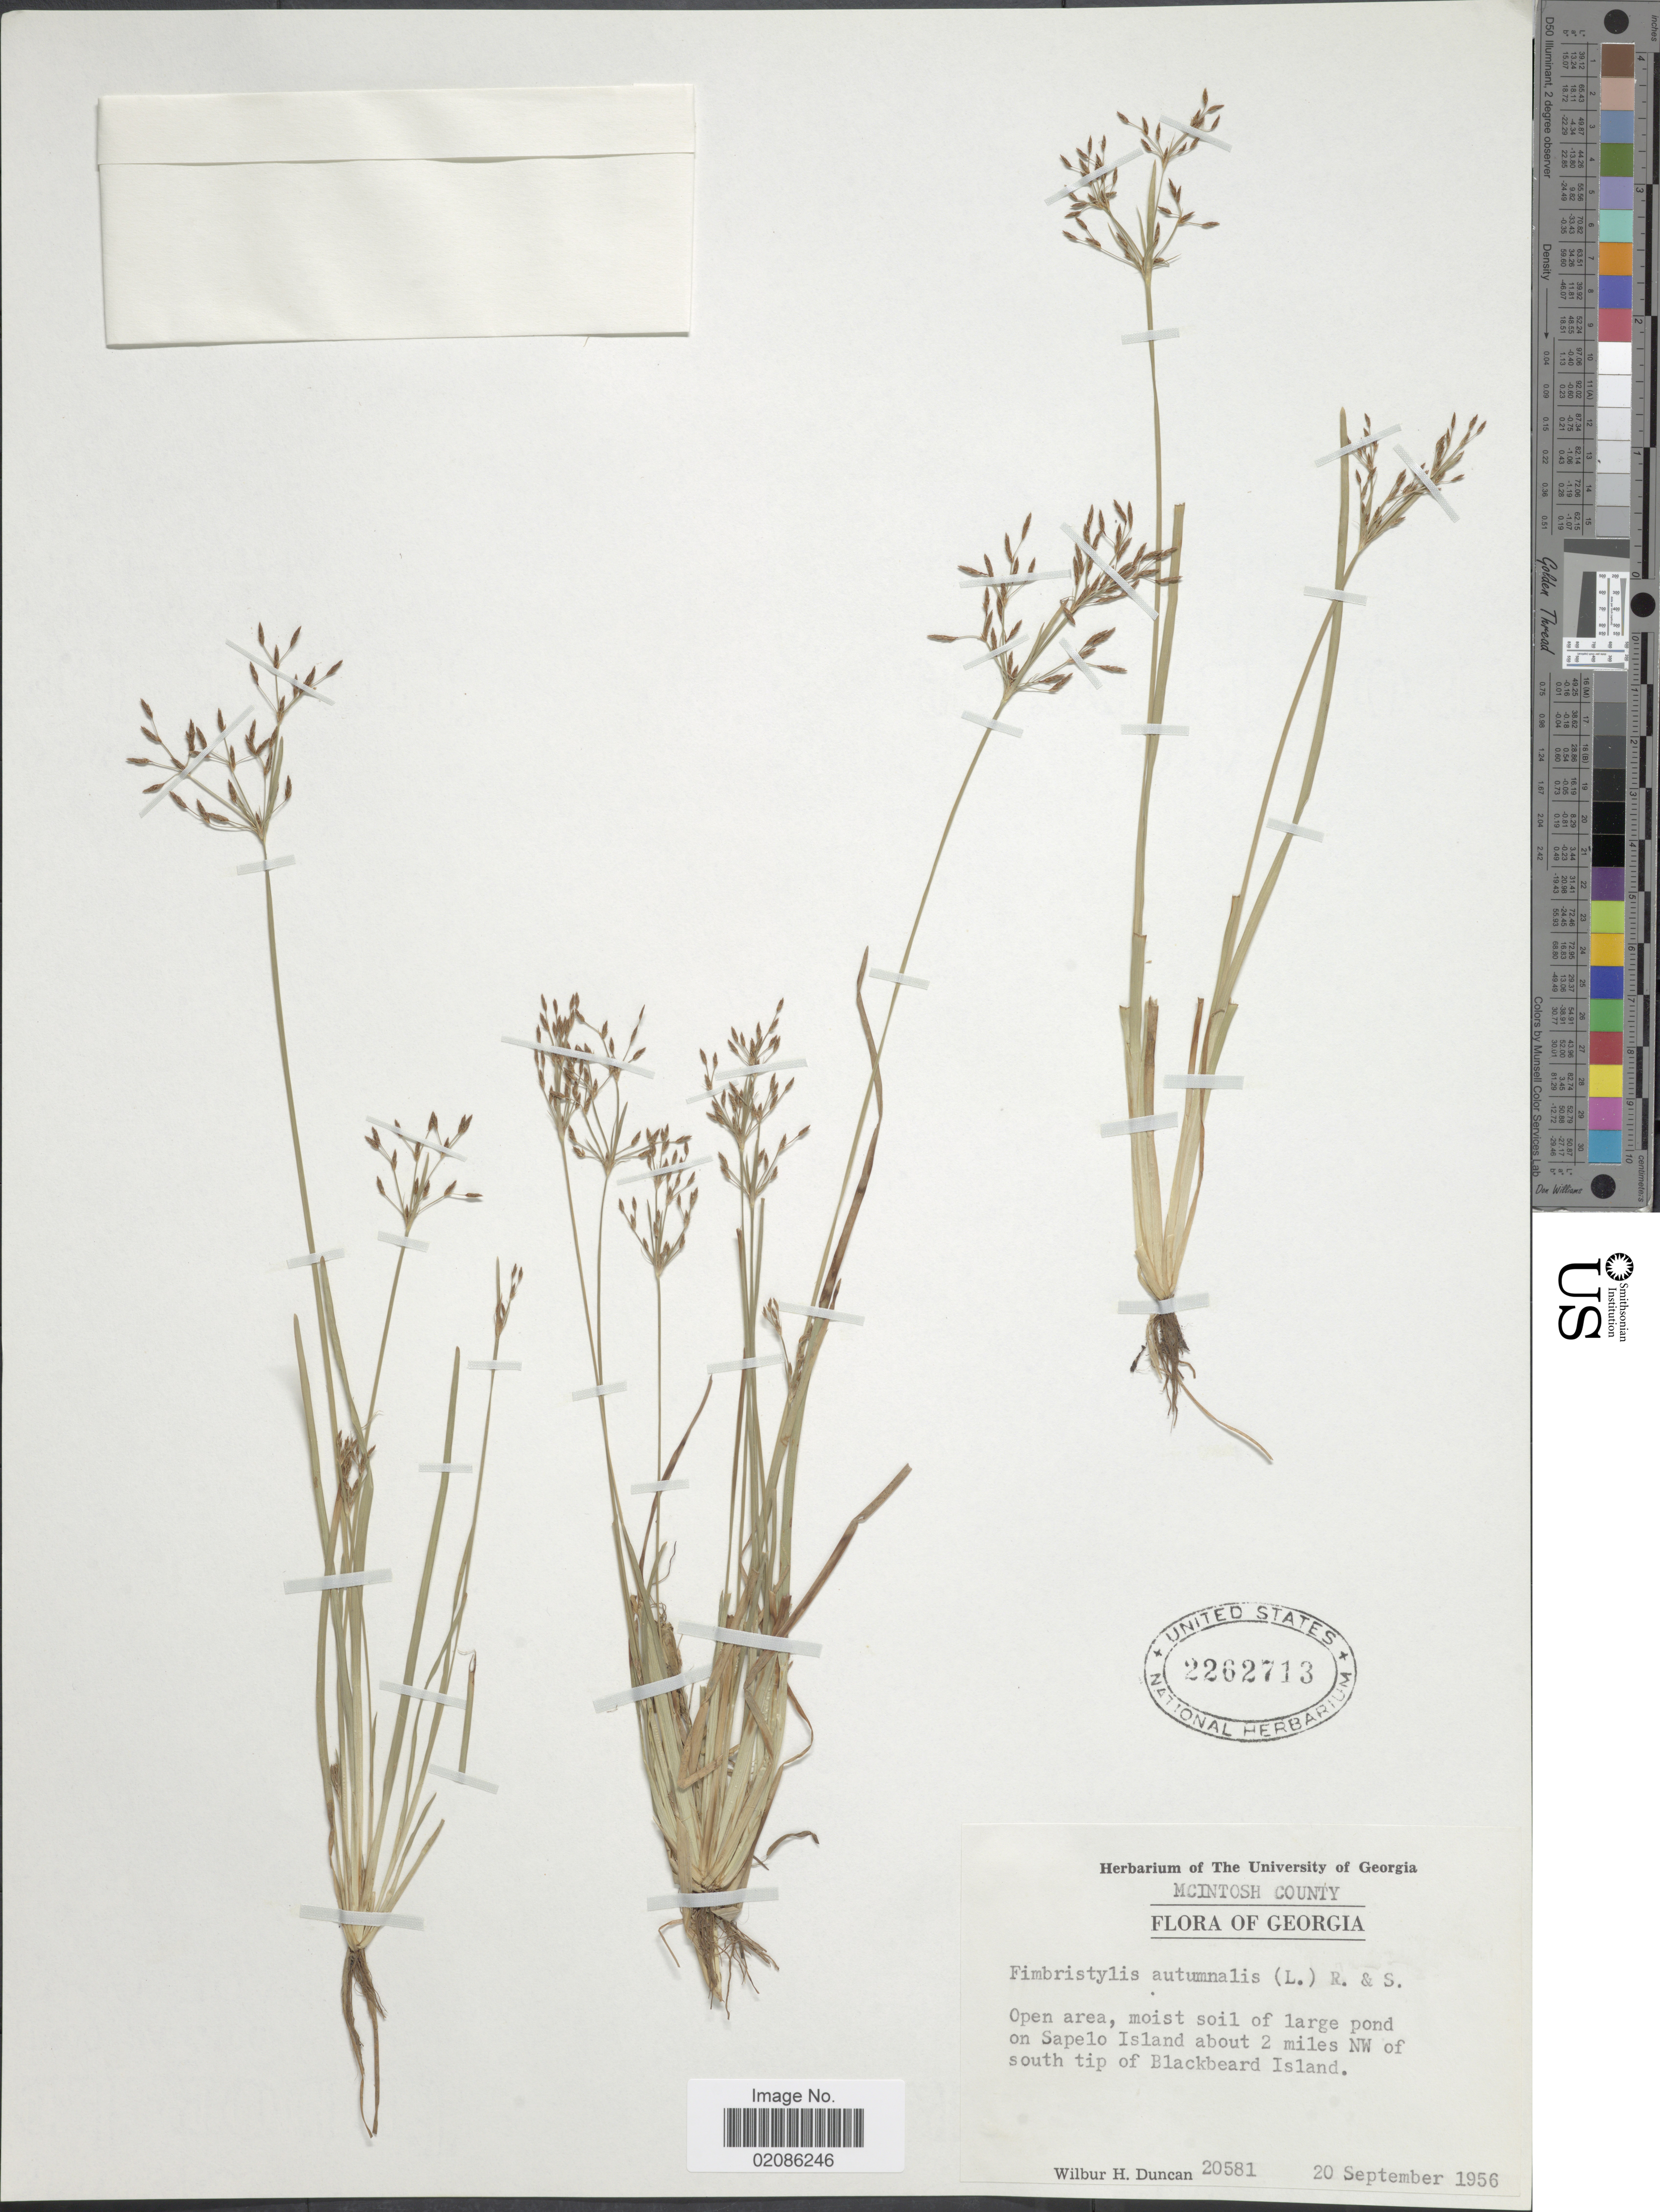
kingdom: Plantae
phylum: Tracheophyta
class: Liliopsida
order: Poales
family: Cyperaceae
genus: Fimbristylis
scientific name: Fimbristylis autumnalis (L.) Roem. & Schult.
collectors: W. H. Duncan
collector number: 20581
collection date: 1956-09-20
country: United States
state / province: Georgia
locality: McIntosh County, Open area, moist soil of large pond on Sapelo Island about 2 miles NW of south tip of Blackbeard Island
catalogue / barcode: US 2262713